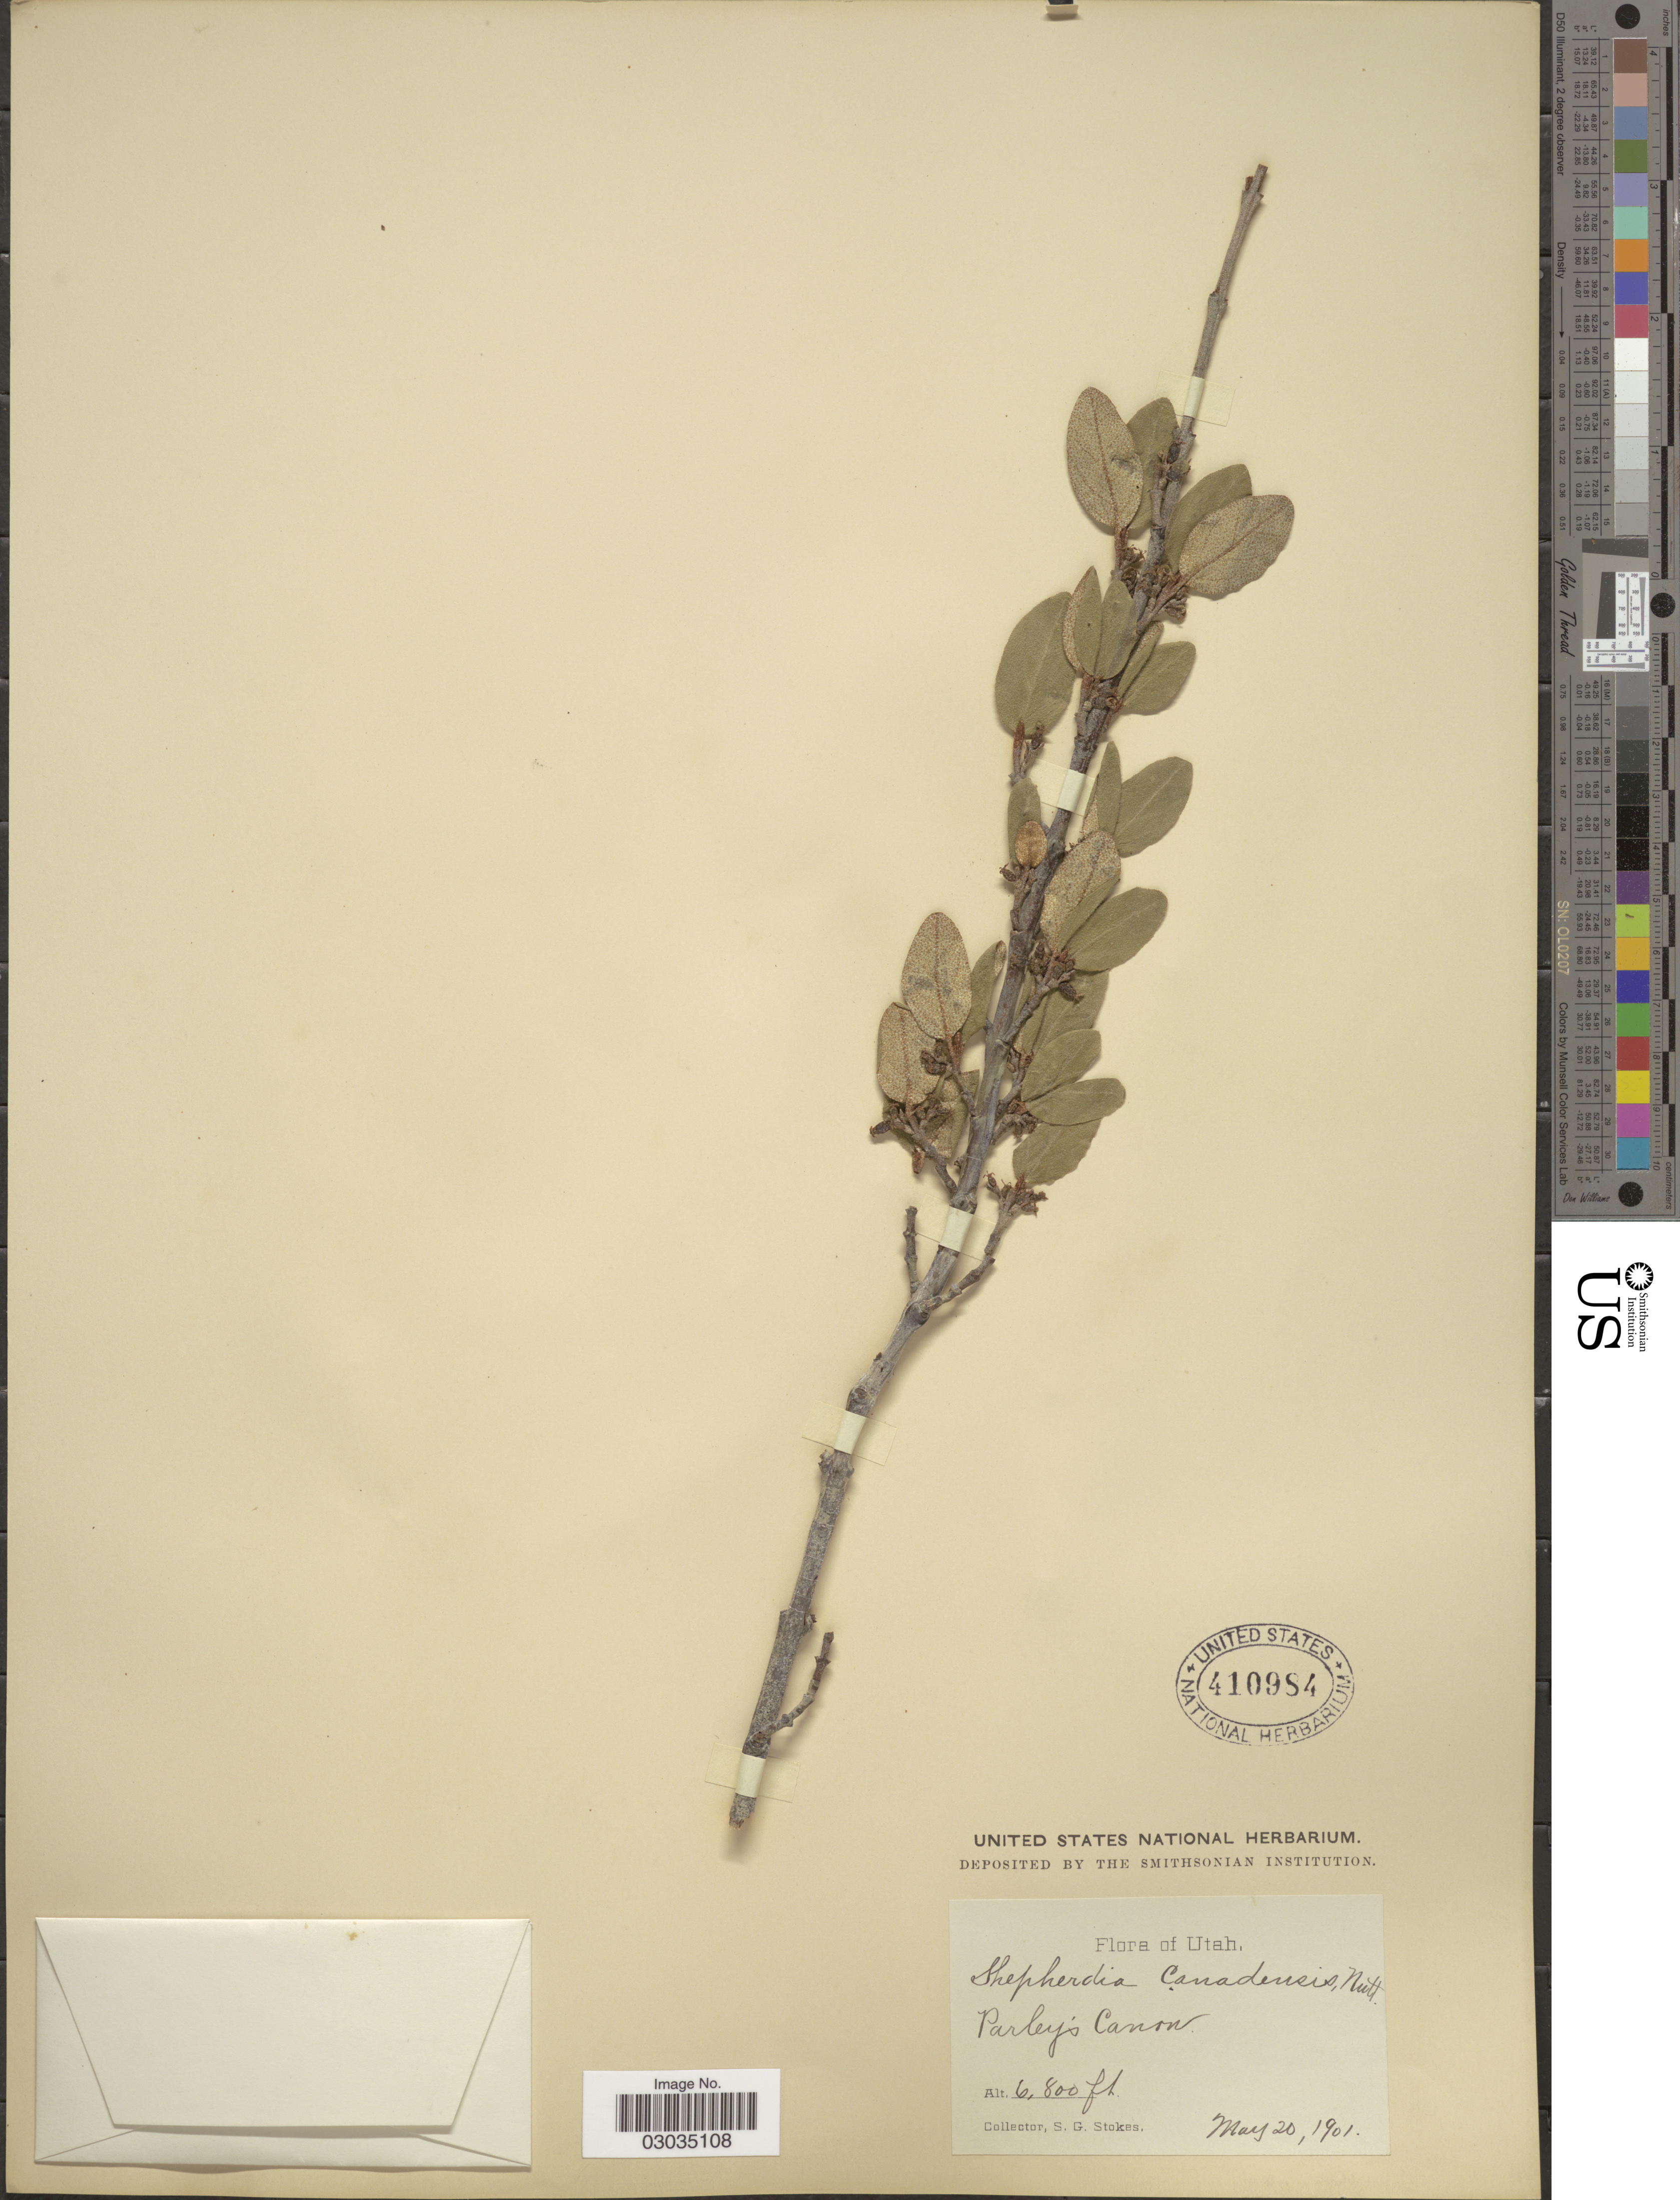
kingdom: Plantae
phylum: Tracheophyta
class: Magnoliopsida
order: Rosales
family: Elaeagnaceae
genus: Shepherdia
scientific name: Shepherdia canadensis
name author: (L.) Nutt.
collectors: S. G. Stokes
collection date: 1901-05-20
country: United States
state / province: Utah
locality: Parley's Canon.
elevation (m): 2073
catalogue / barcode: US 410984